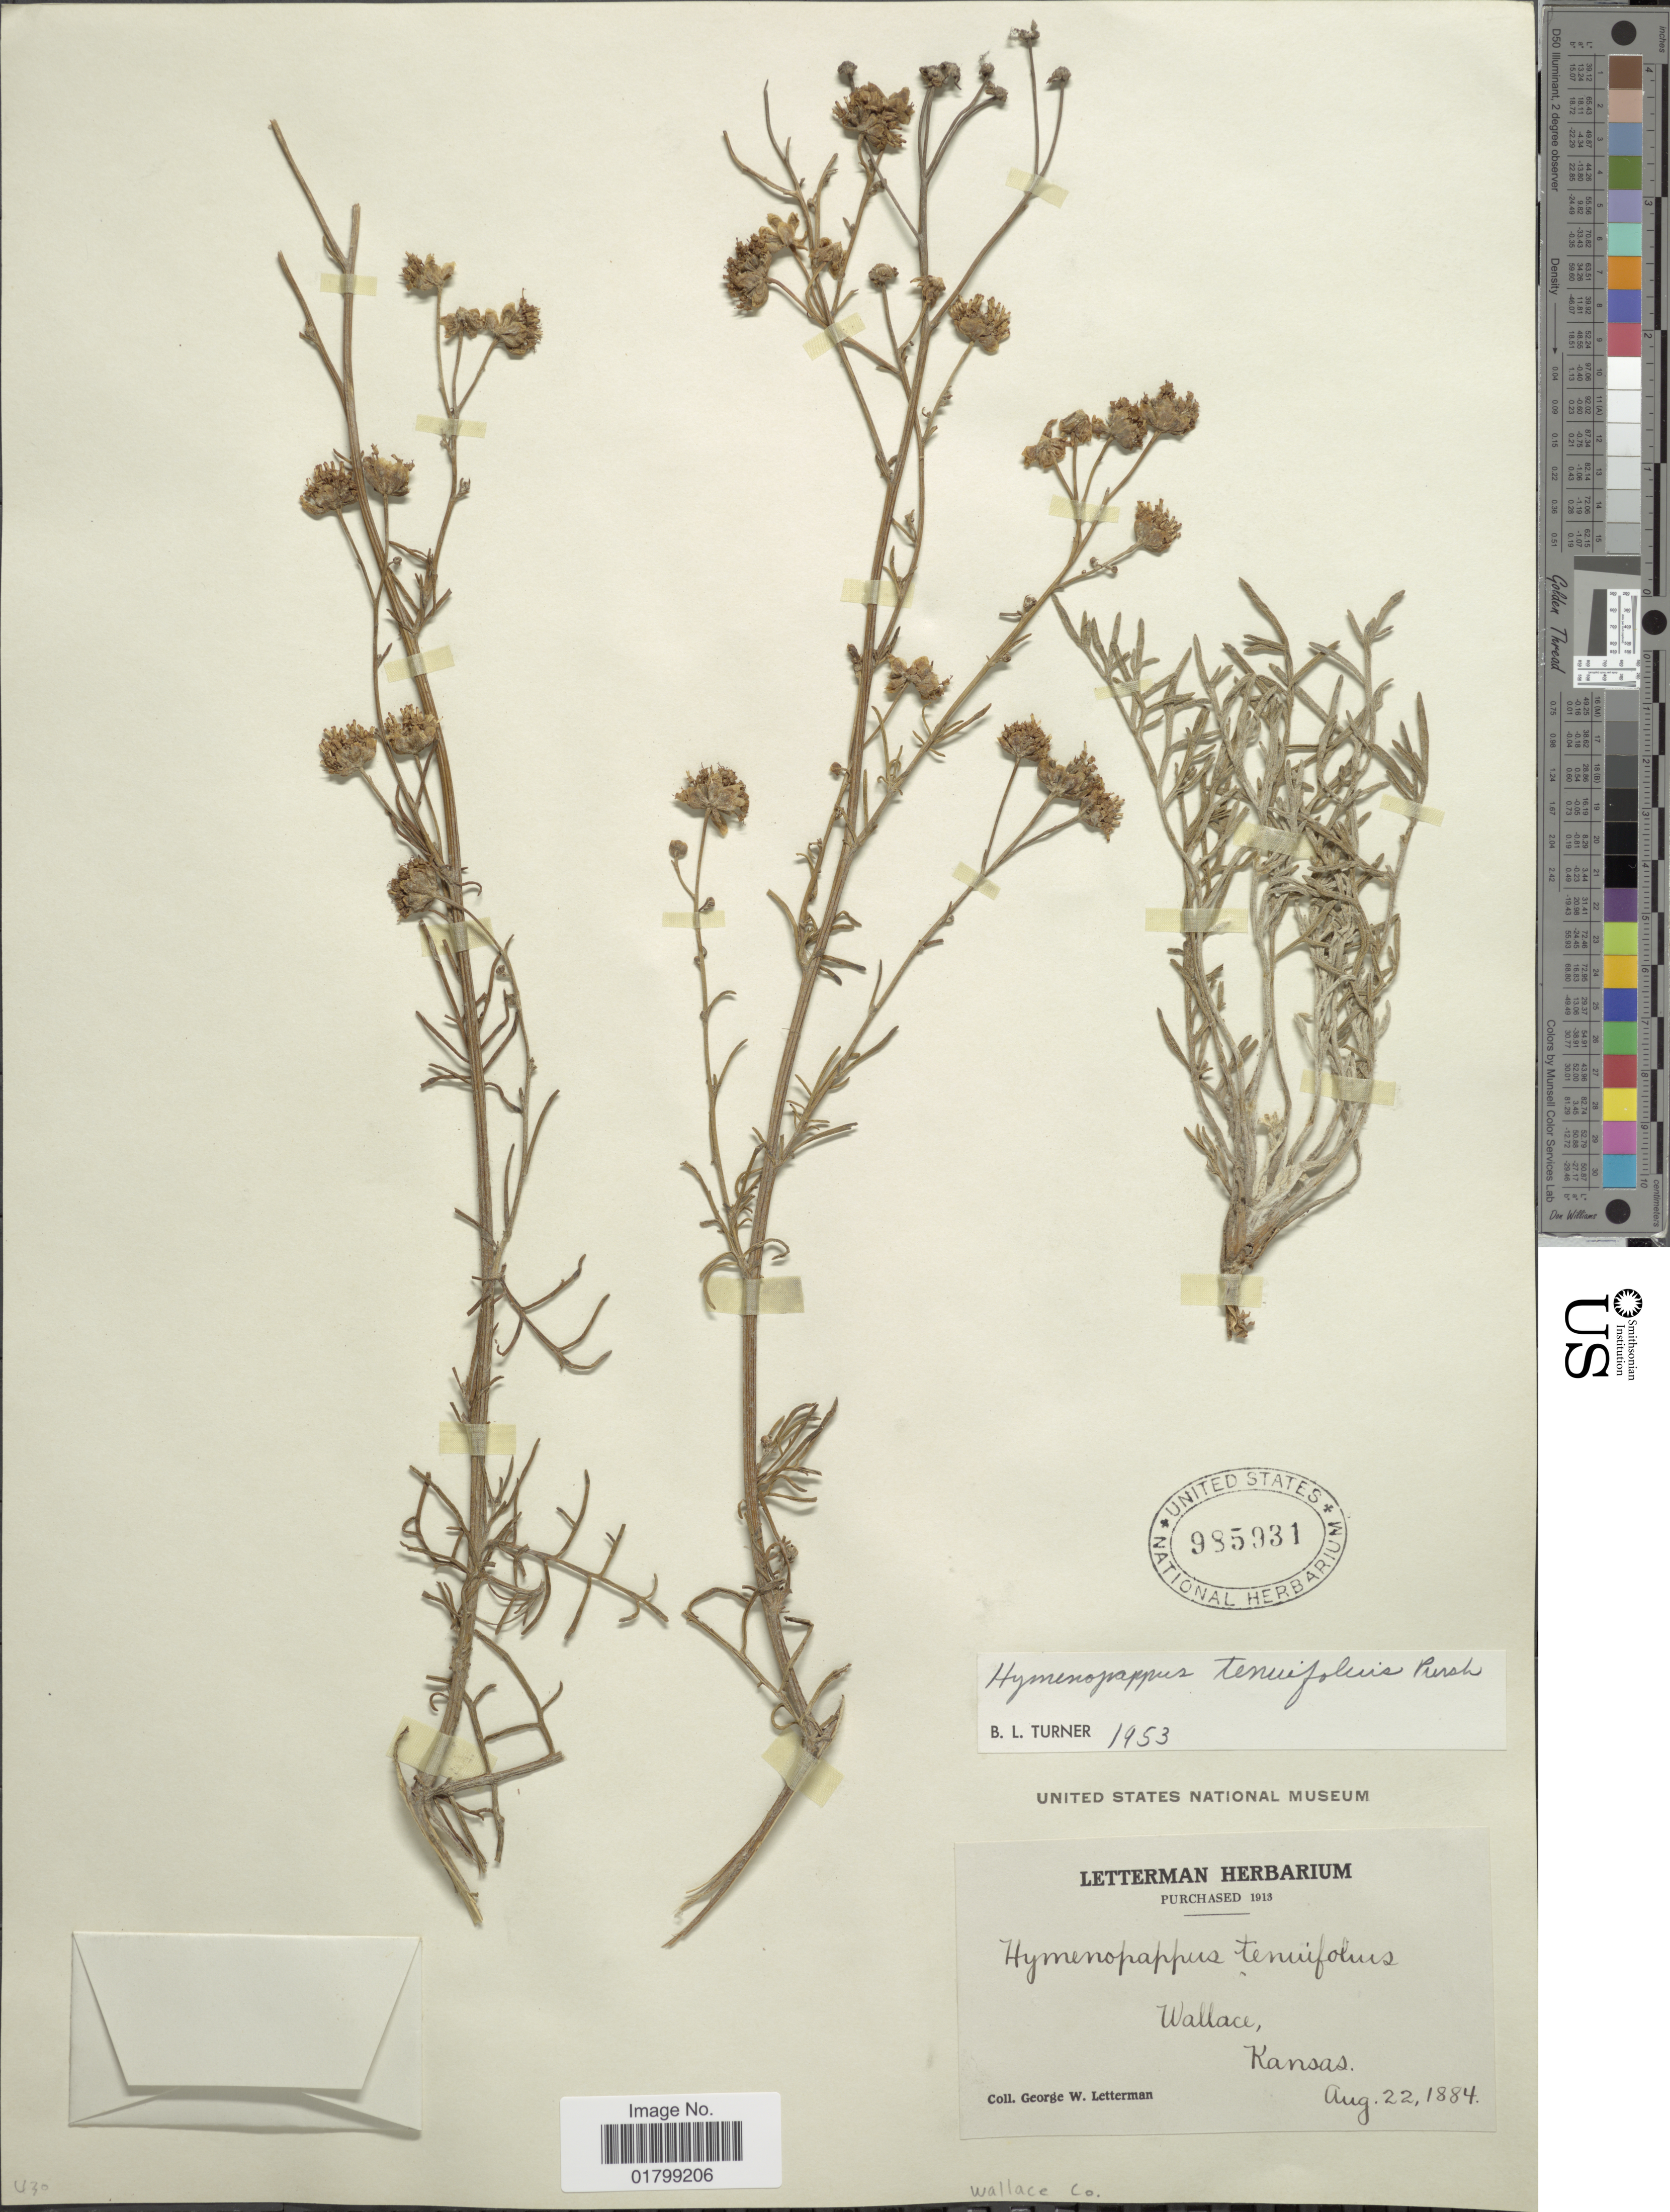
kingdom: Plantae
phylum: Tracheophyta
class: Magnoliopsida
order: Asterales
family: Asteraceae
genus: Hymenopappus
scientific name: Hymenopappus tenuifolius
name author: Pursh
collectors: G. W. Letterman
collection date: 1884-08-22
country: United States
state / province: Kansas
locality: Wallace, Wallace Co.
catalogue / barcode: US 985931